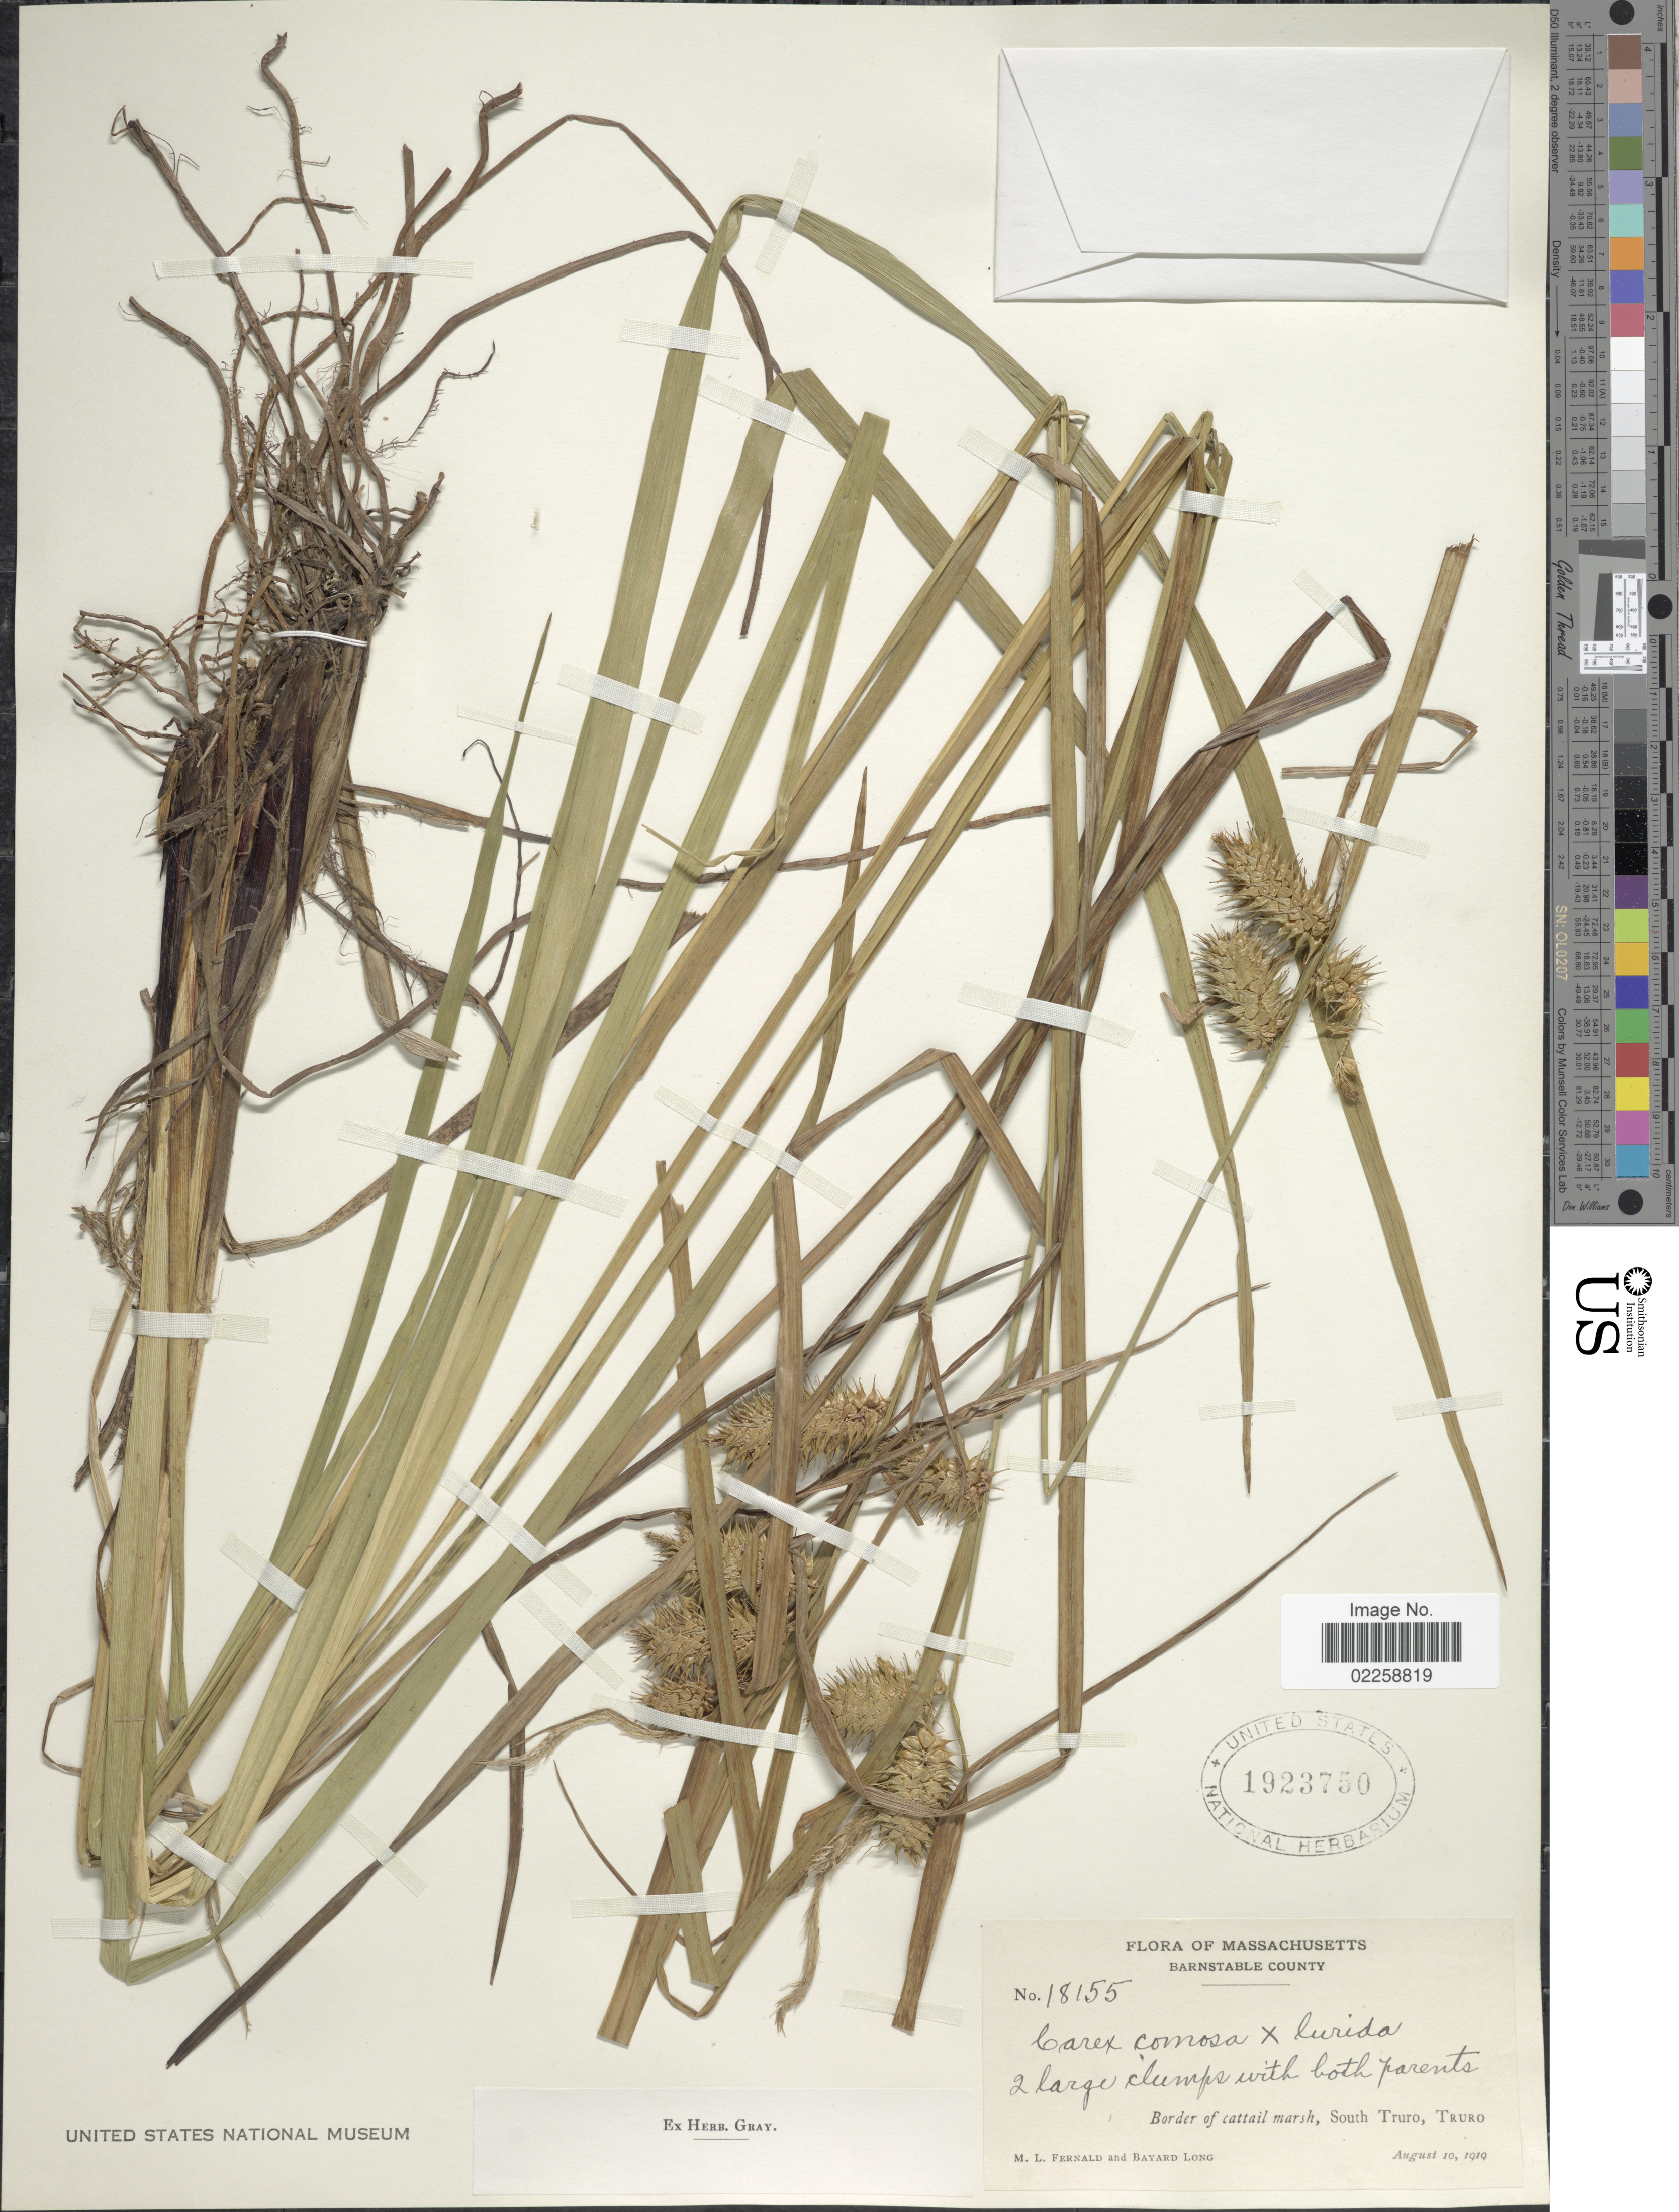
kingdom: Plantae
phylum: Tracheophyta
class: Liliopsida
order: Poales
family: Cyperaceae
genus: Carex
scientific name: Carex comosa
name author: Boott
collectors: M. L. Fernald & B. Long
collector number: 18155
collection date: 1919-08-10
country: United States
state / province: Massachusetts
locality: Barnstable County, Border of cattail marsh, South Truro, Truro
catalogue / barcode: US 1923750